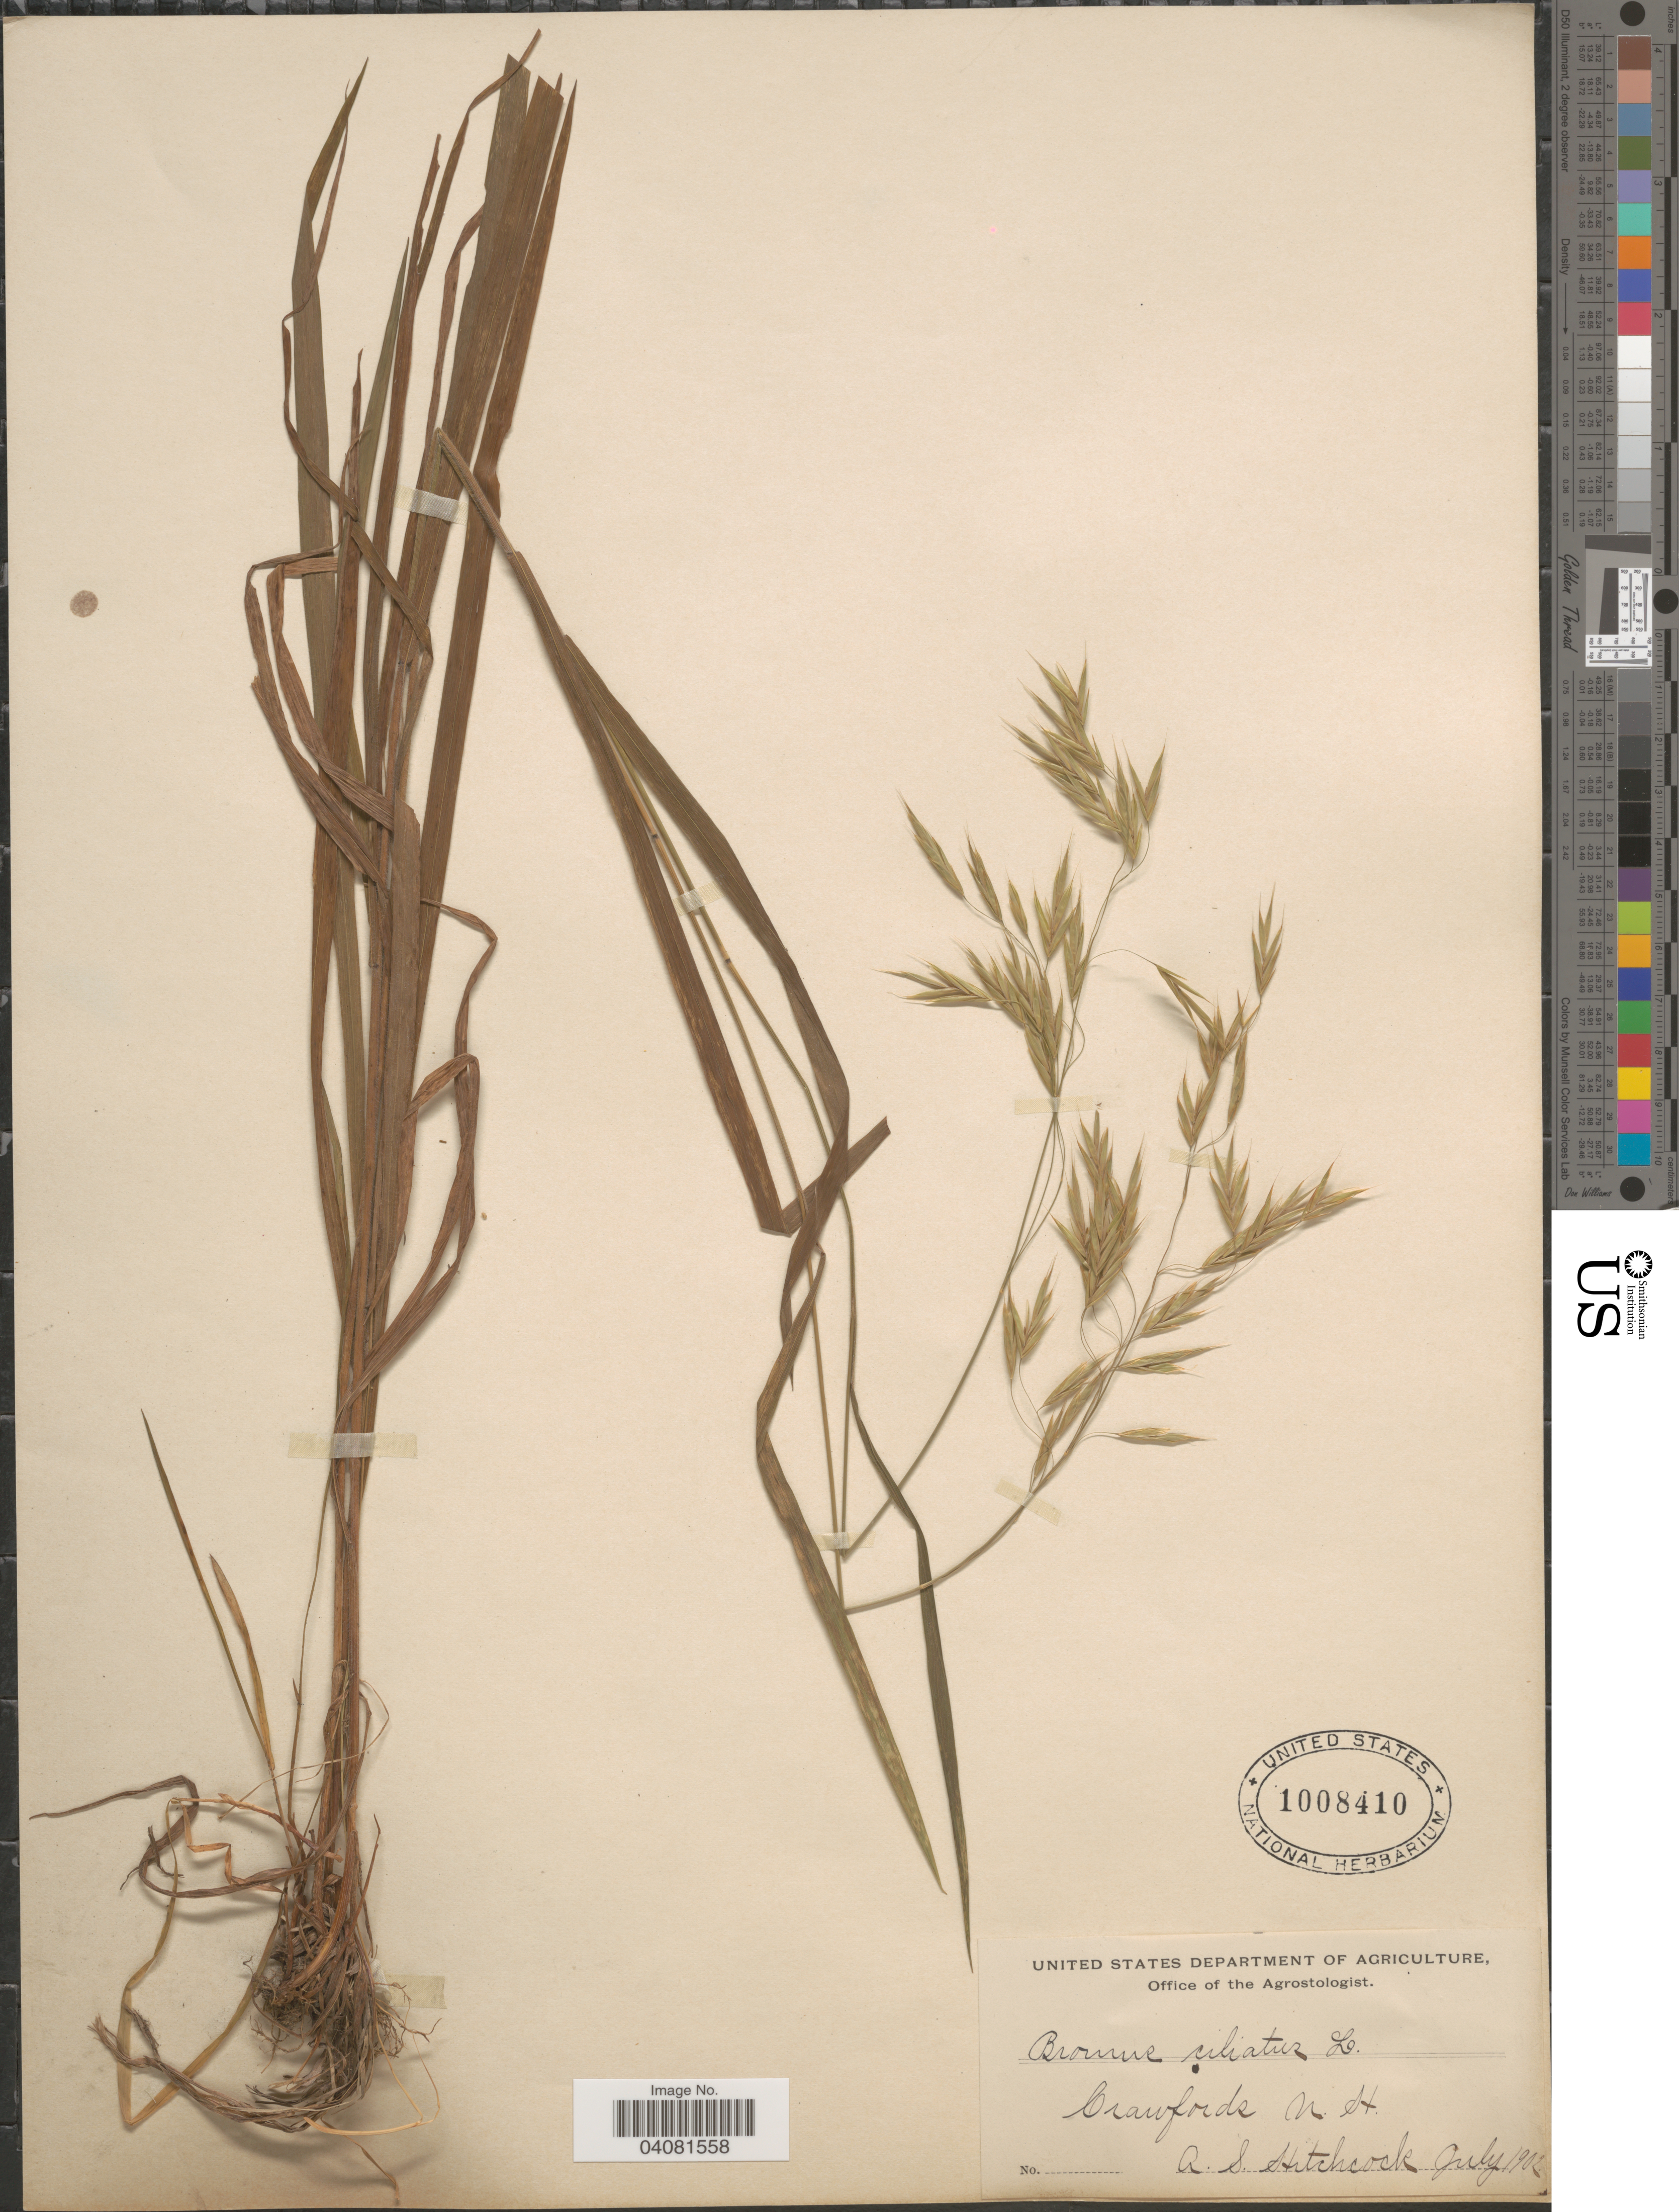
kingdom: Plantae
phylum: Tracheophyta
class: Liliopsida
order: Poales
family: Poaceae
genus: Bromus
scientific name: Bromus ciliatus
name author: L.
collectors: A. S. Hitchcock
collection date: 1902-07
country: United States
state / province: New Hampshire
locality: Crawfords.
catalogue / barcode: US 1008410